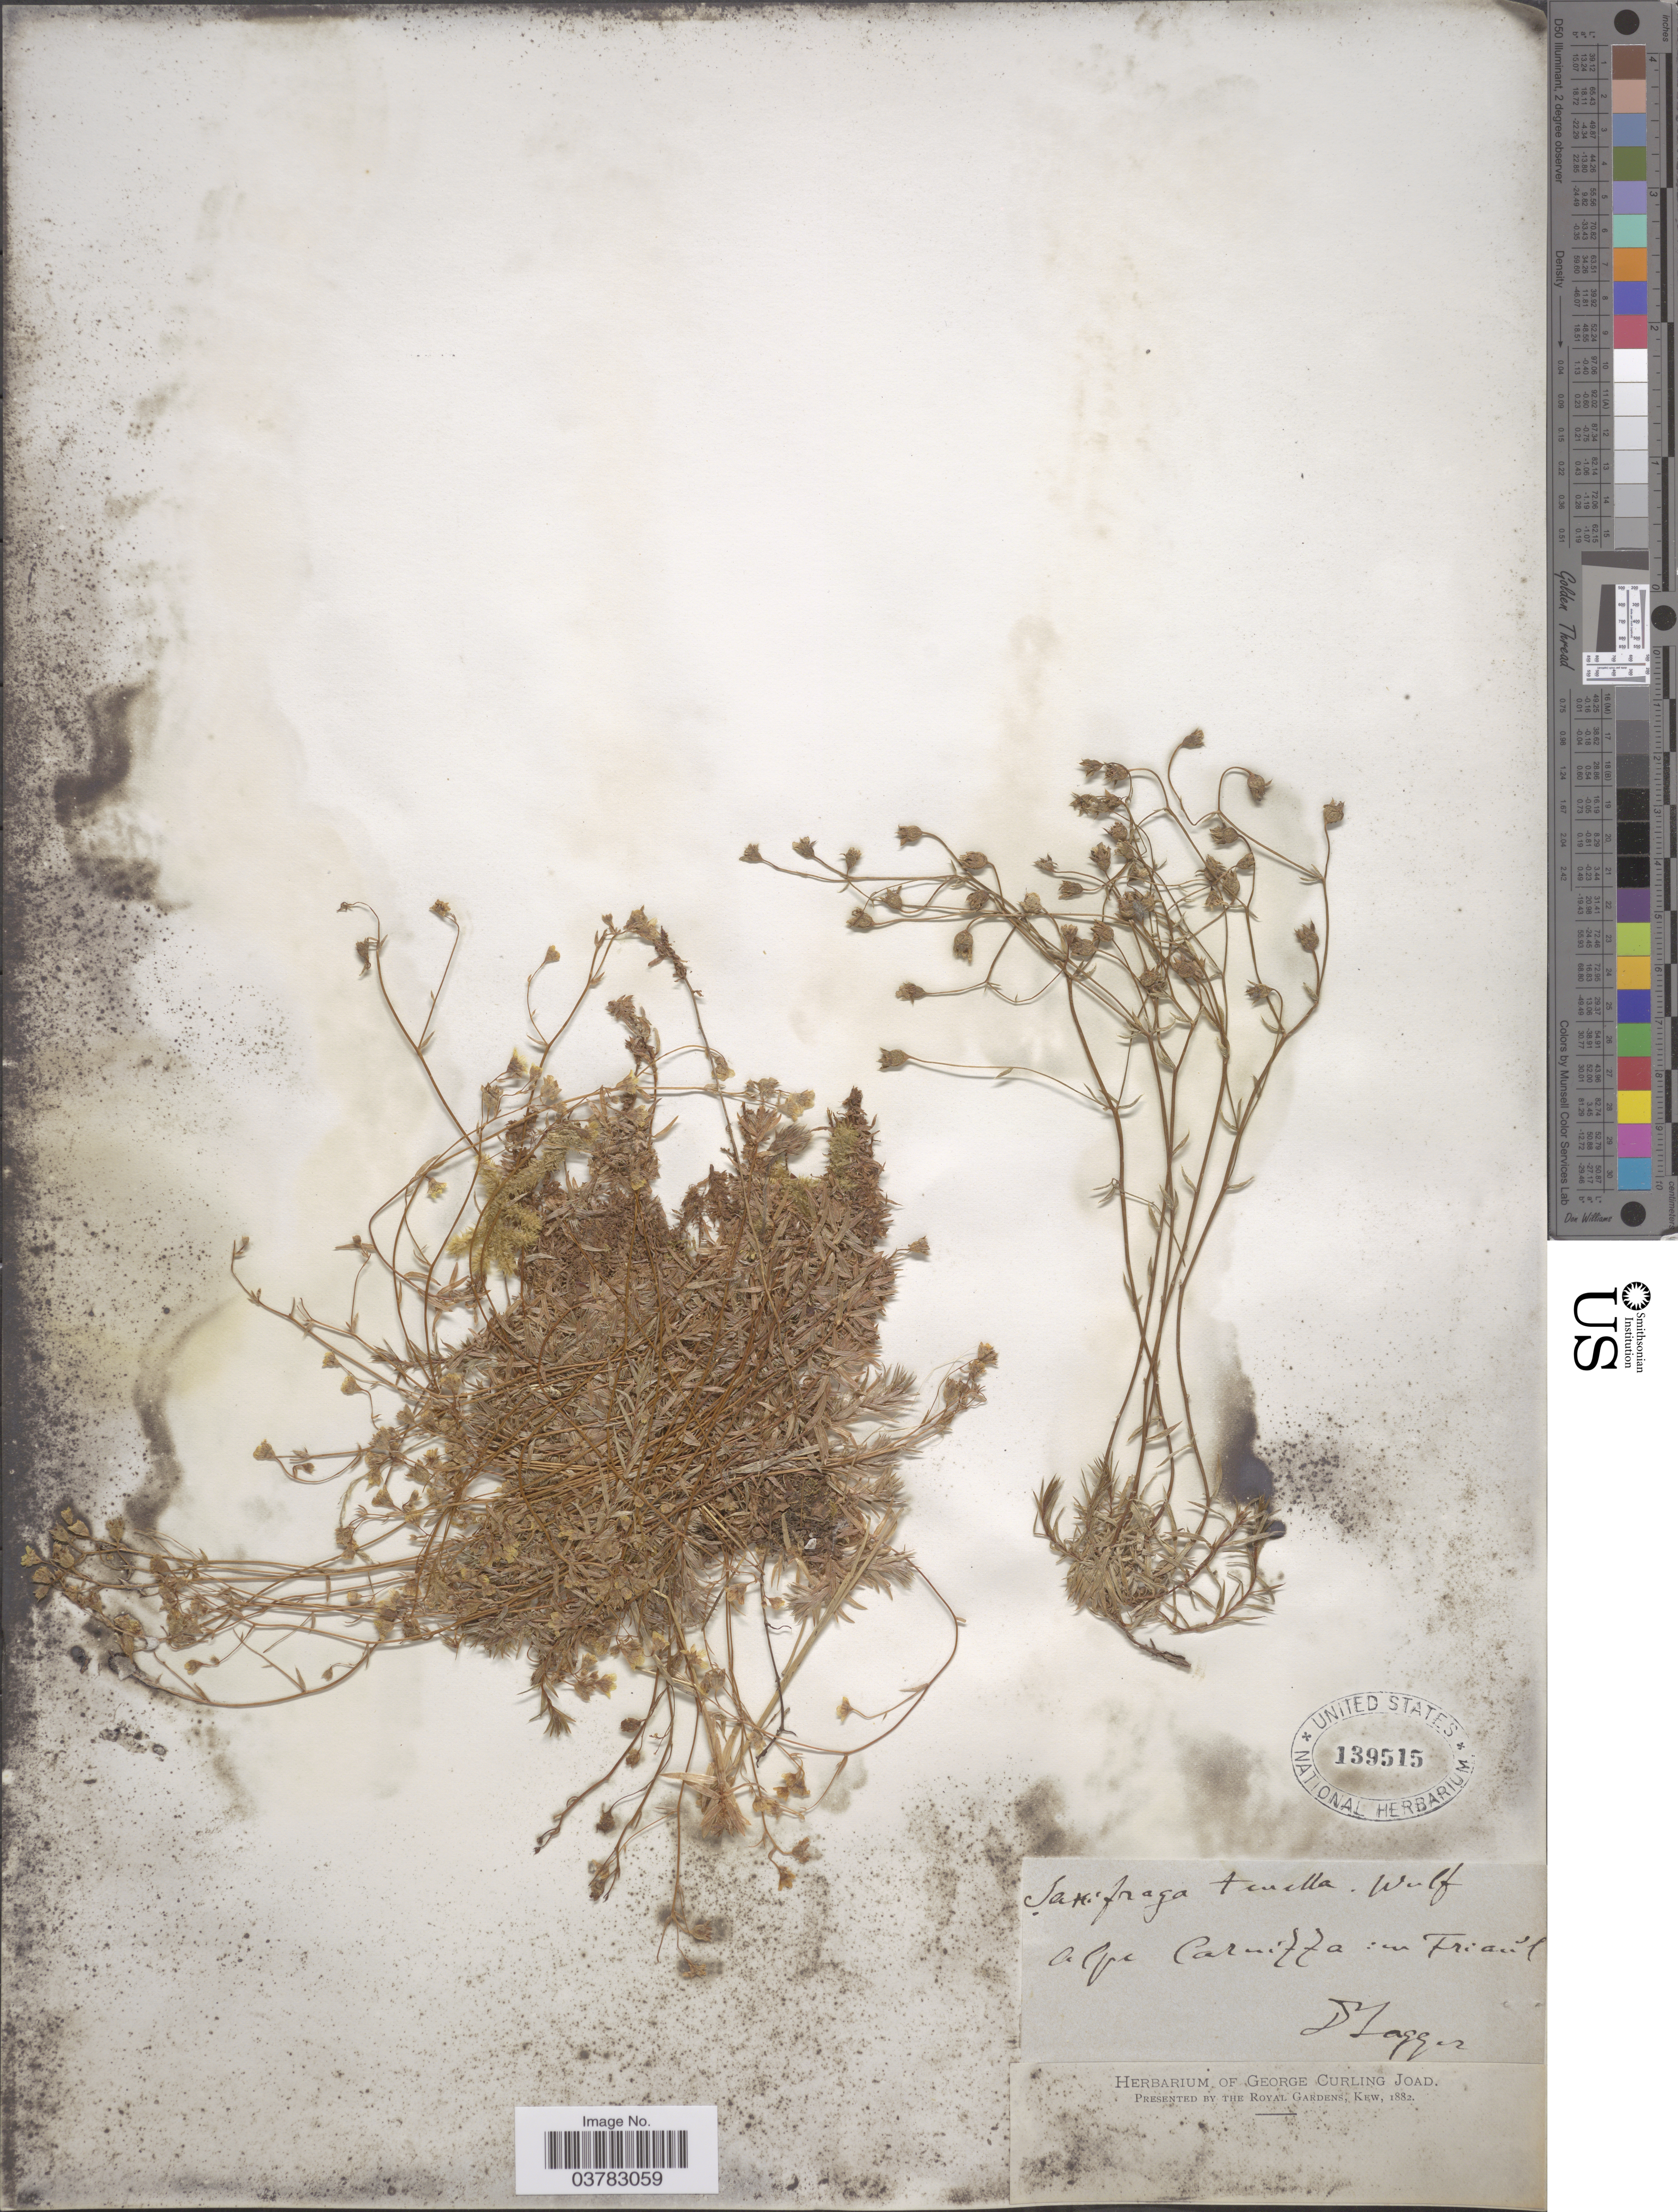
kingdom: Plantae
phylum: Tracheophyta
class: Magnoliopsida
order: Saxifragales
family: Saxifragaceae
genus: Saxifraga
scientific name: Saxifraga tenella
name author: Wulfen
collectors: D. Lagger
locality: Alpe Carnizza im Frian'l [interpreted].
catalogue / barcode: US 139515